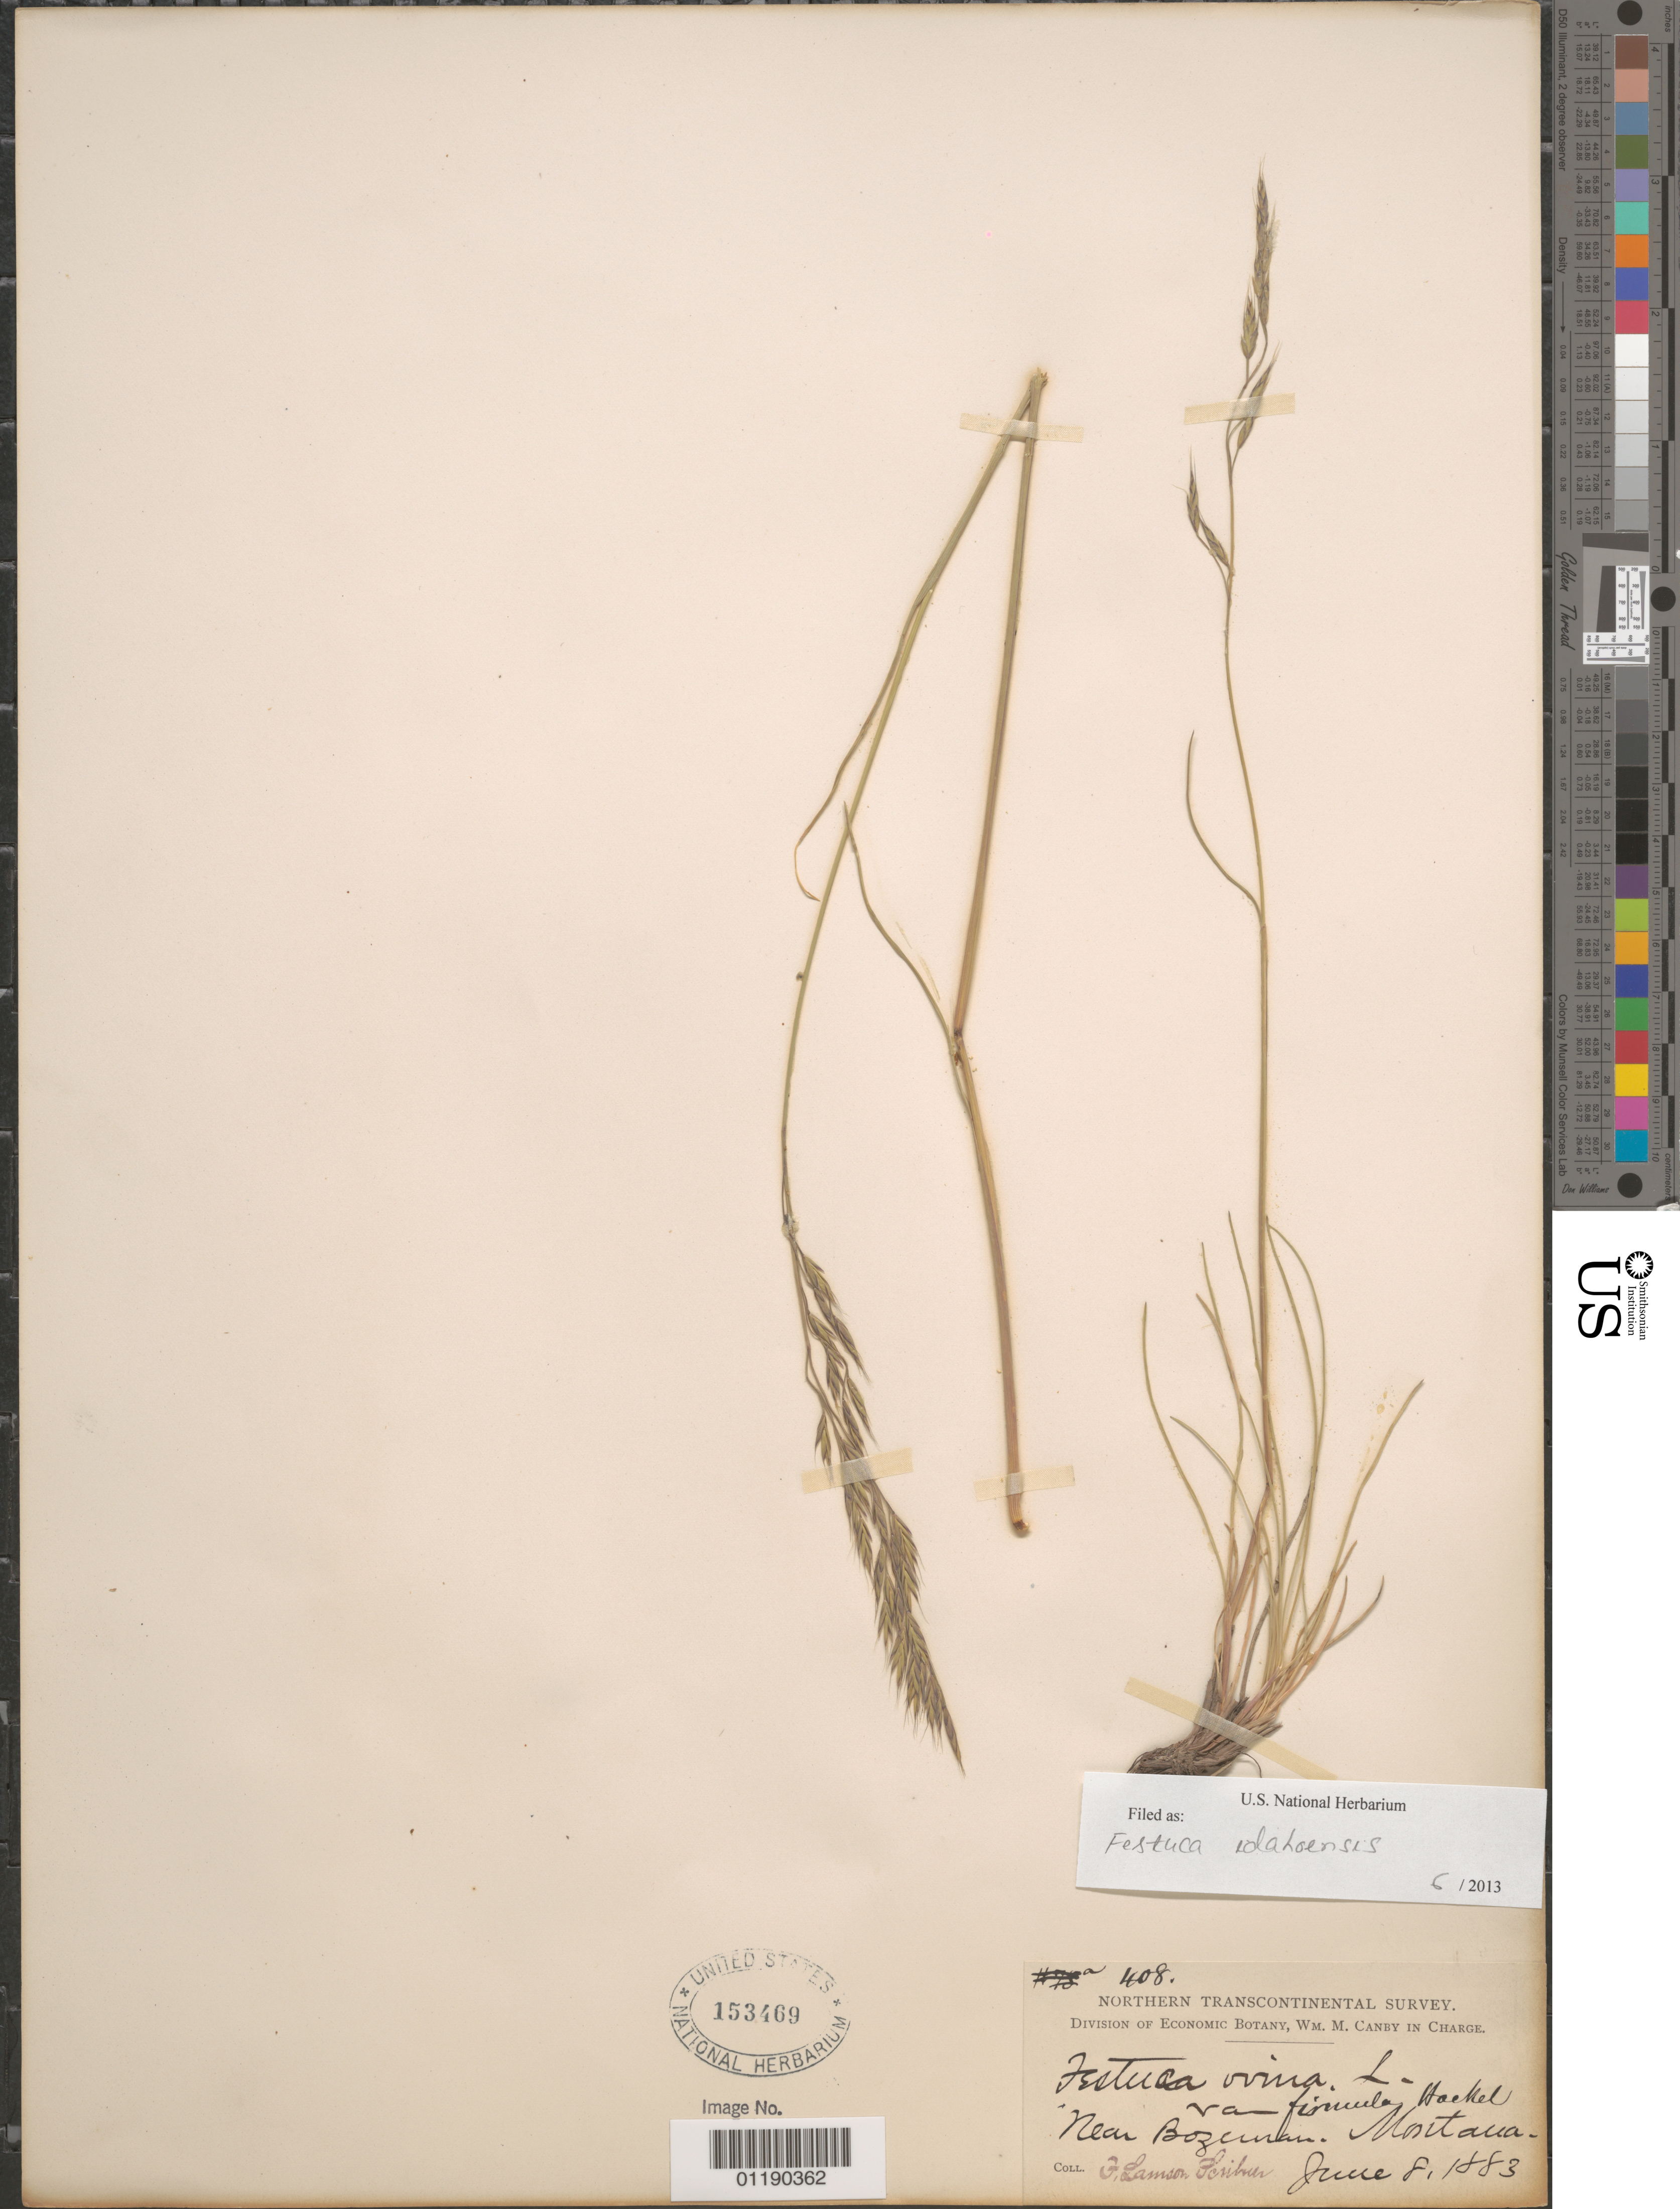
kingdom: Plantae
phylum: Tracheophyta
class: Liliopsida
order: Poales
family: Poaceae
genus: Festuca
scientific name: Festuca idahoensis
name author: Elmer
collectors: F. L. Scribner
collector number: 408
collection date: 1883-06-08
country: United States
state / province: Montana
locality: Near Bozeman.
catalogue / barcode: US 153469